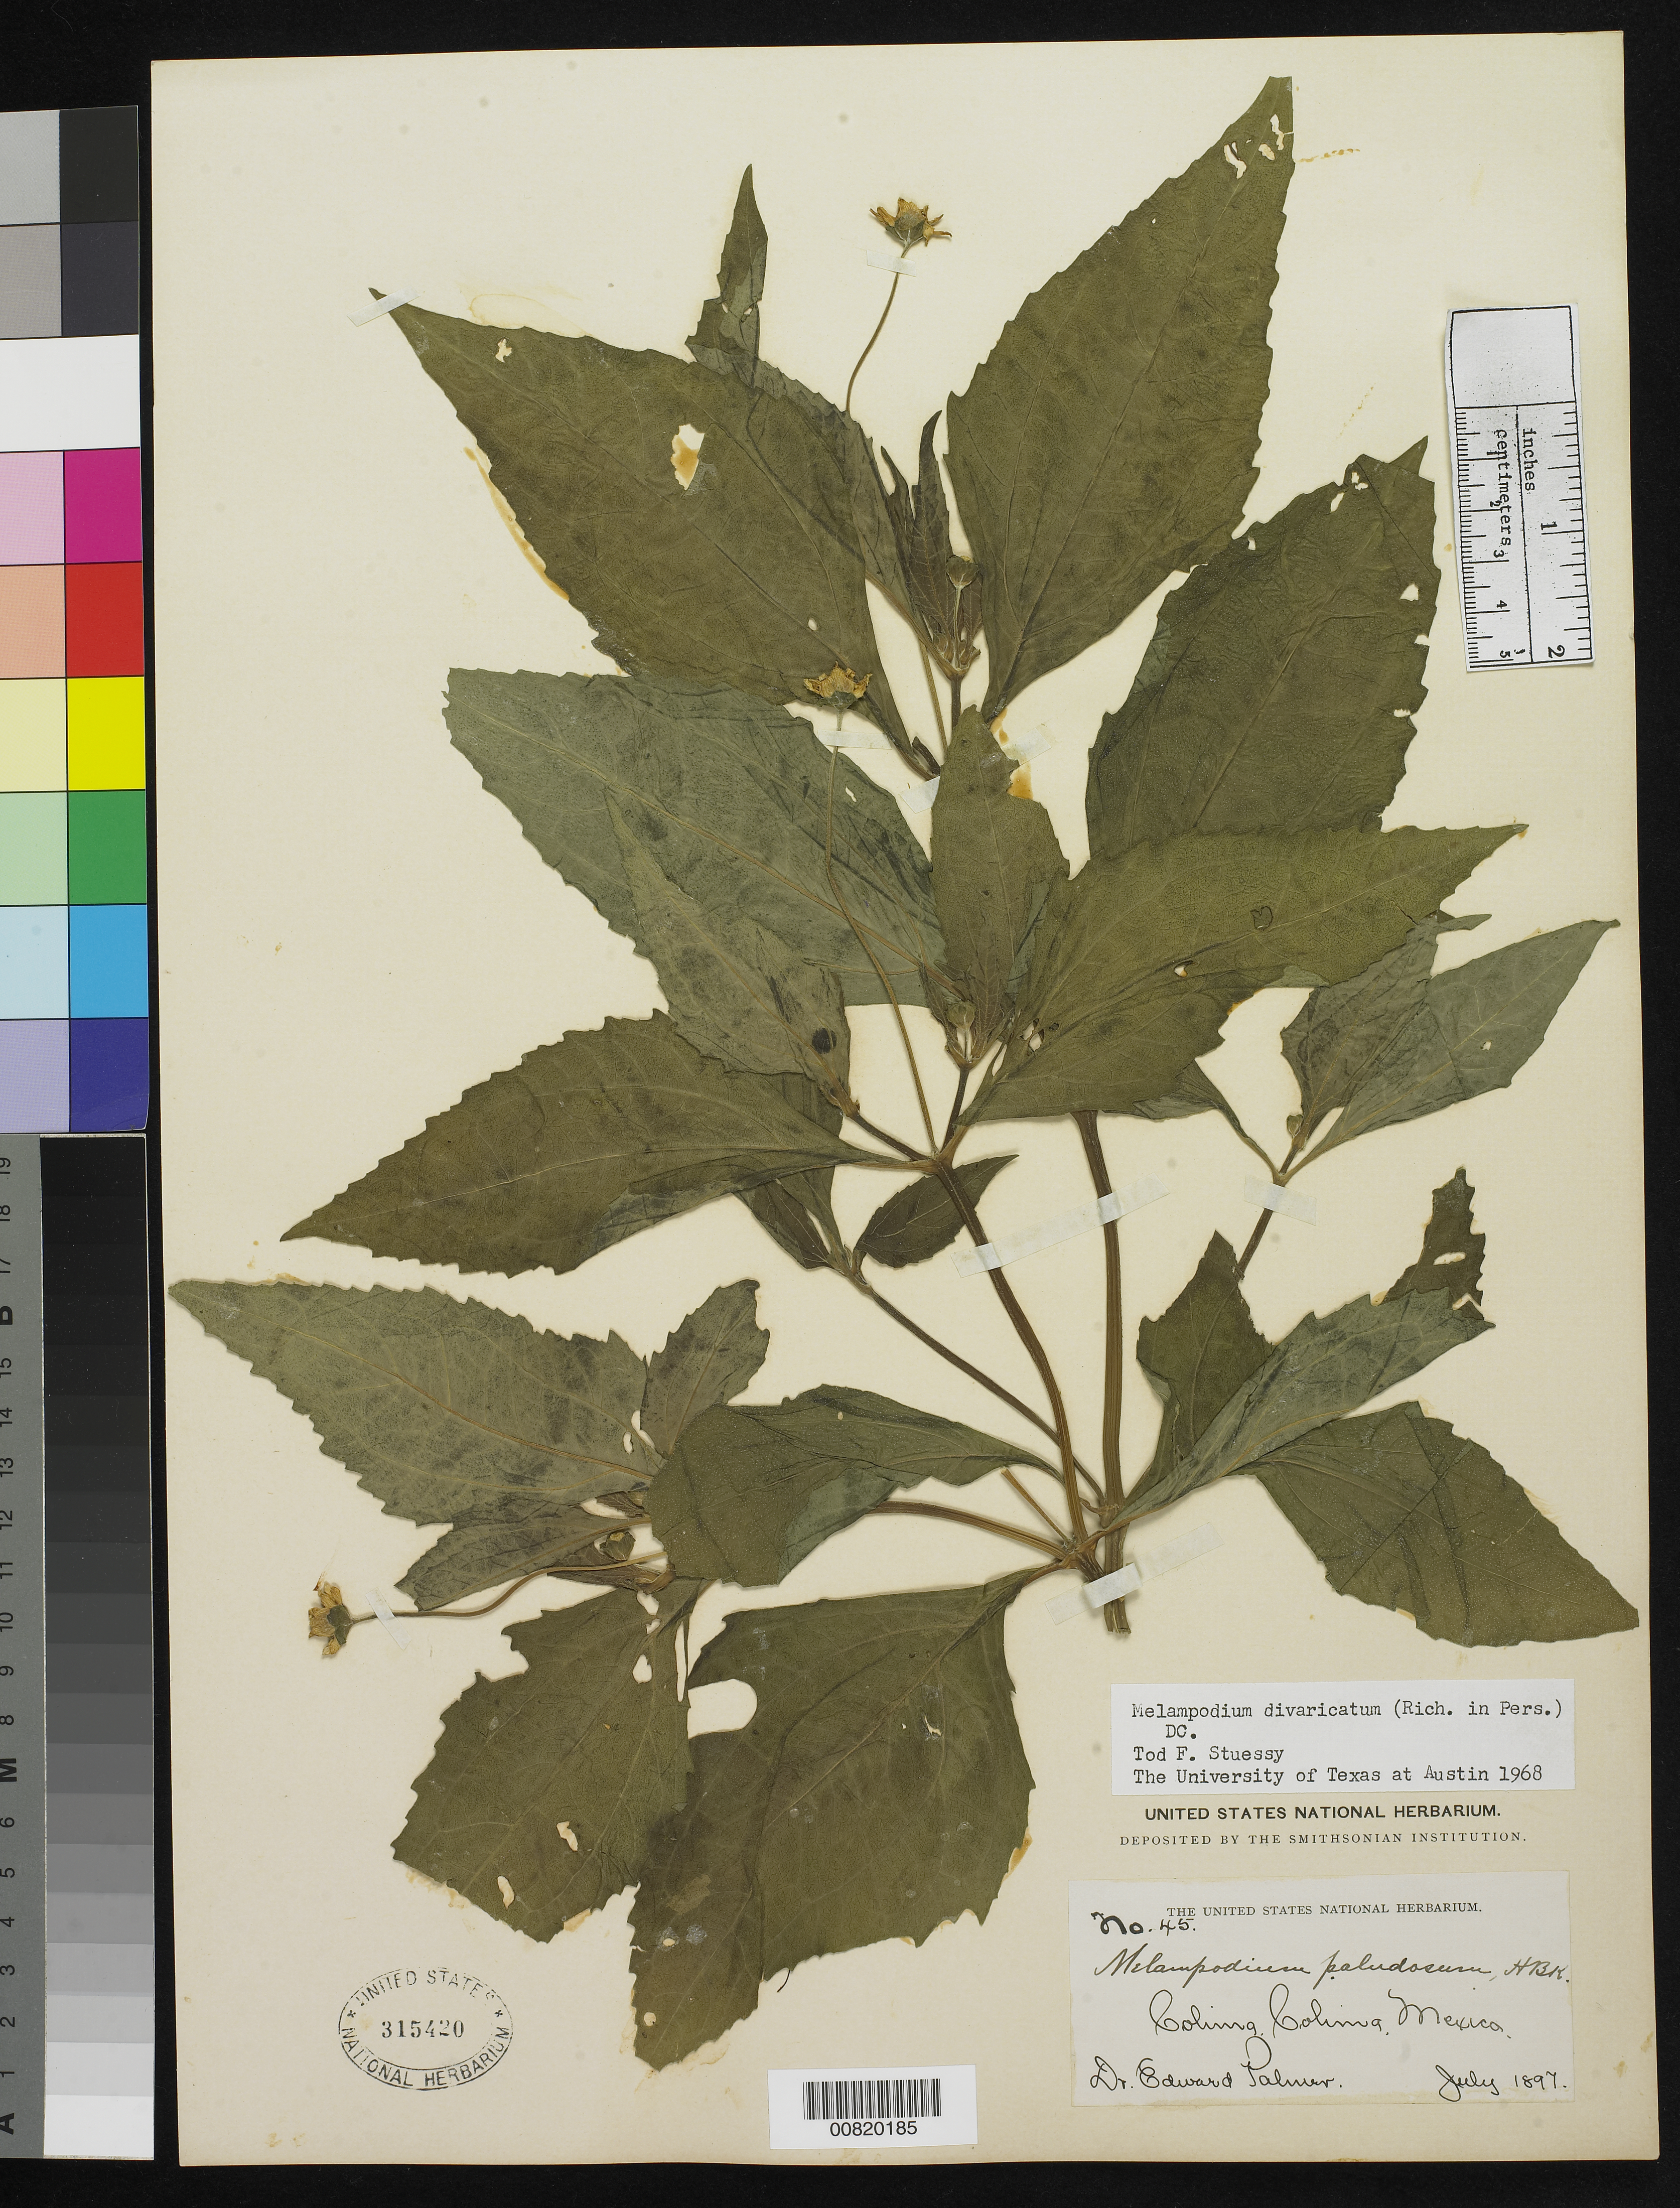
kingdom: Plantae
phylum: Tracheophyta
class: Magnoliopsida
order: Asterales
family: Asteraceae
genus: Melampodium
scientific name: Melampodium divaricatum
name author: (Rich.) DC.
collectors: E. Palmer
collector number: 45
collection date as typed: Jul 1897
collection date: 1897-07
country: Mexico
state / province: Colima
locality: Colima, Colima.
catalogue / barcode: US 315420